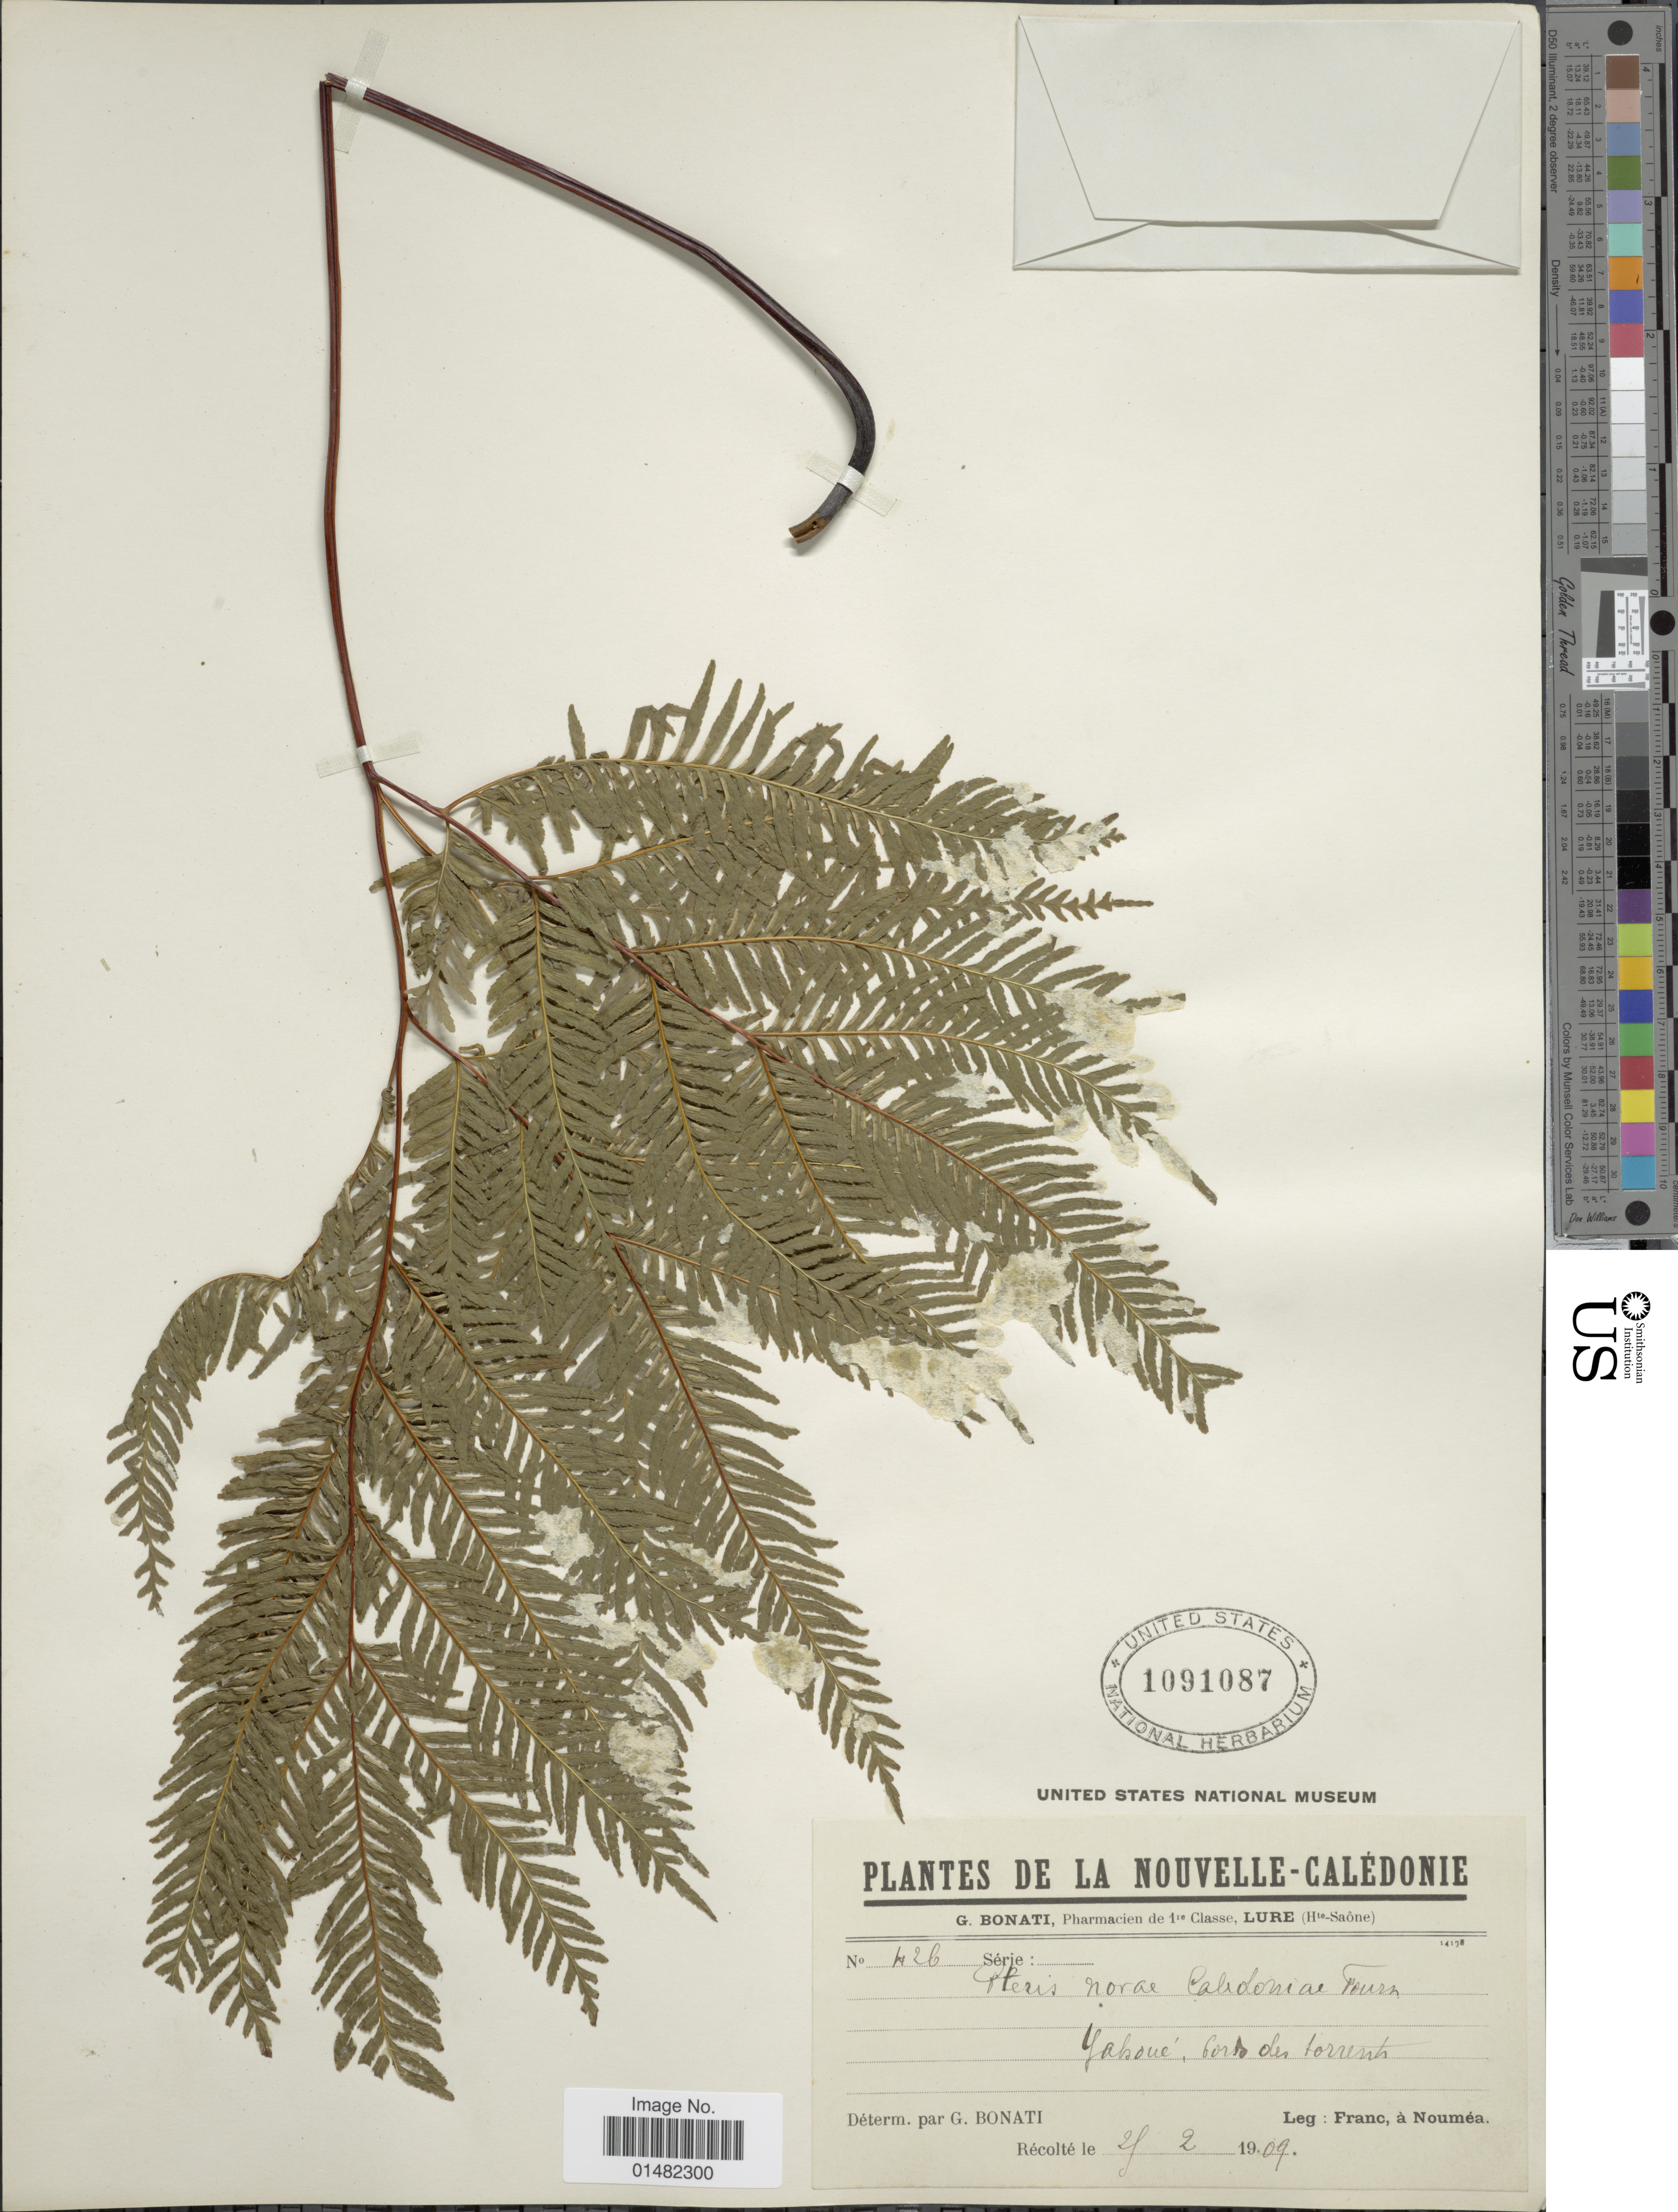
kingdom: Plantae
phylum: Tracheophyta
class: Polypodiopsida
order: Polypodiales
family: Pteridaceae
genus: Pteris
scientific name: Pteris novae-caledoniae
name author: Hook.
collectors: Franc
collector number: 426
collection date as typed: Transcribed d/m/y: 29/2/1909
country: New Caledonia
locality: Yahoué , bords des torrents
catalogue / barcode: US 1091087